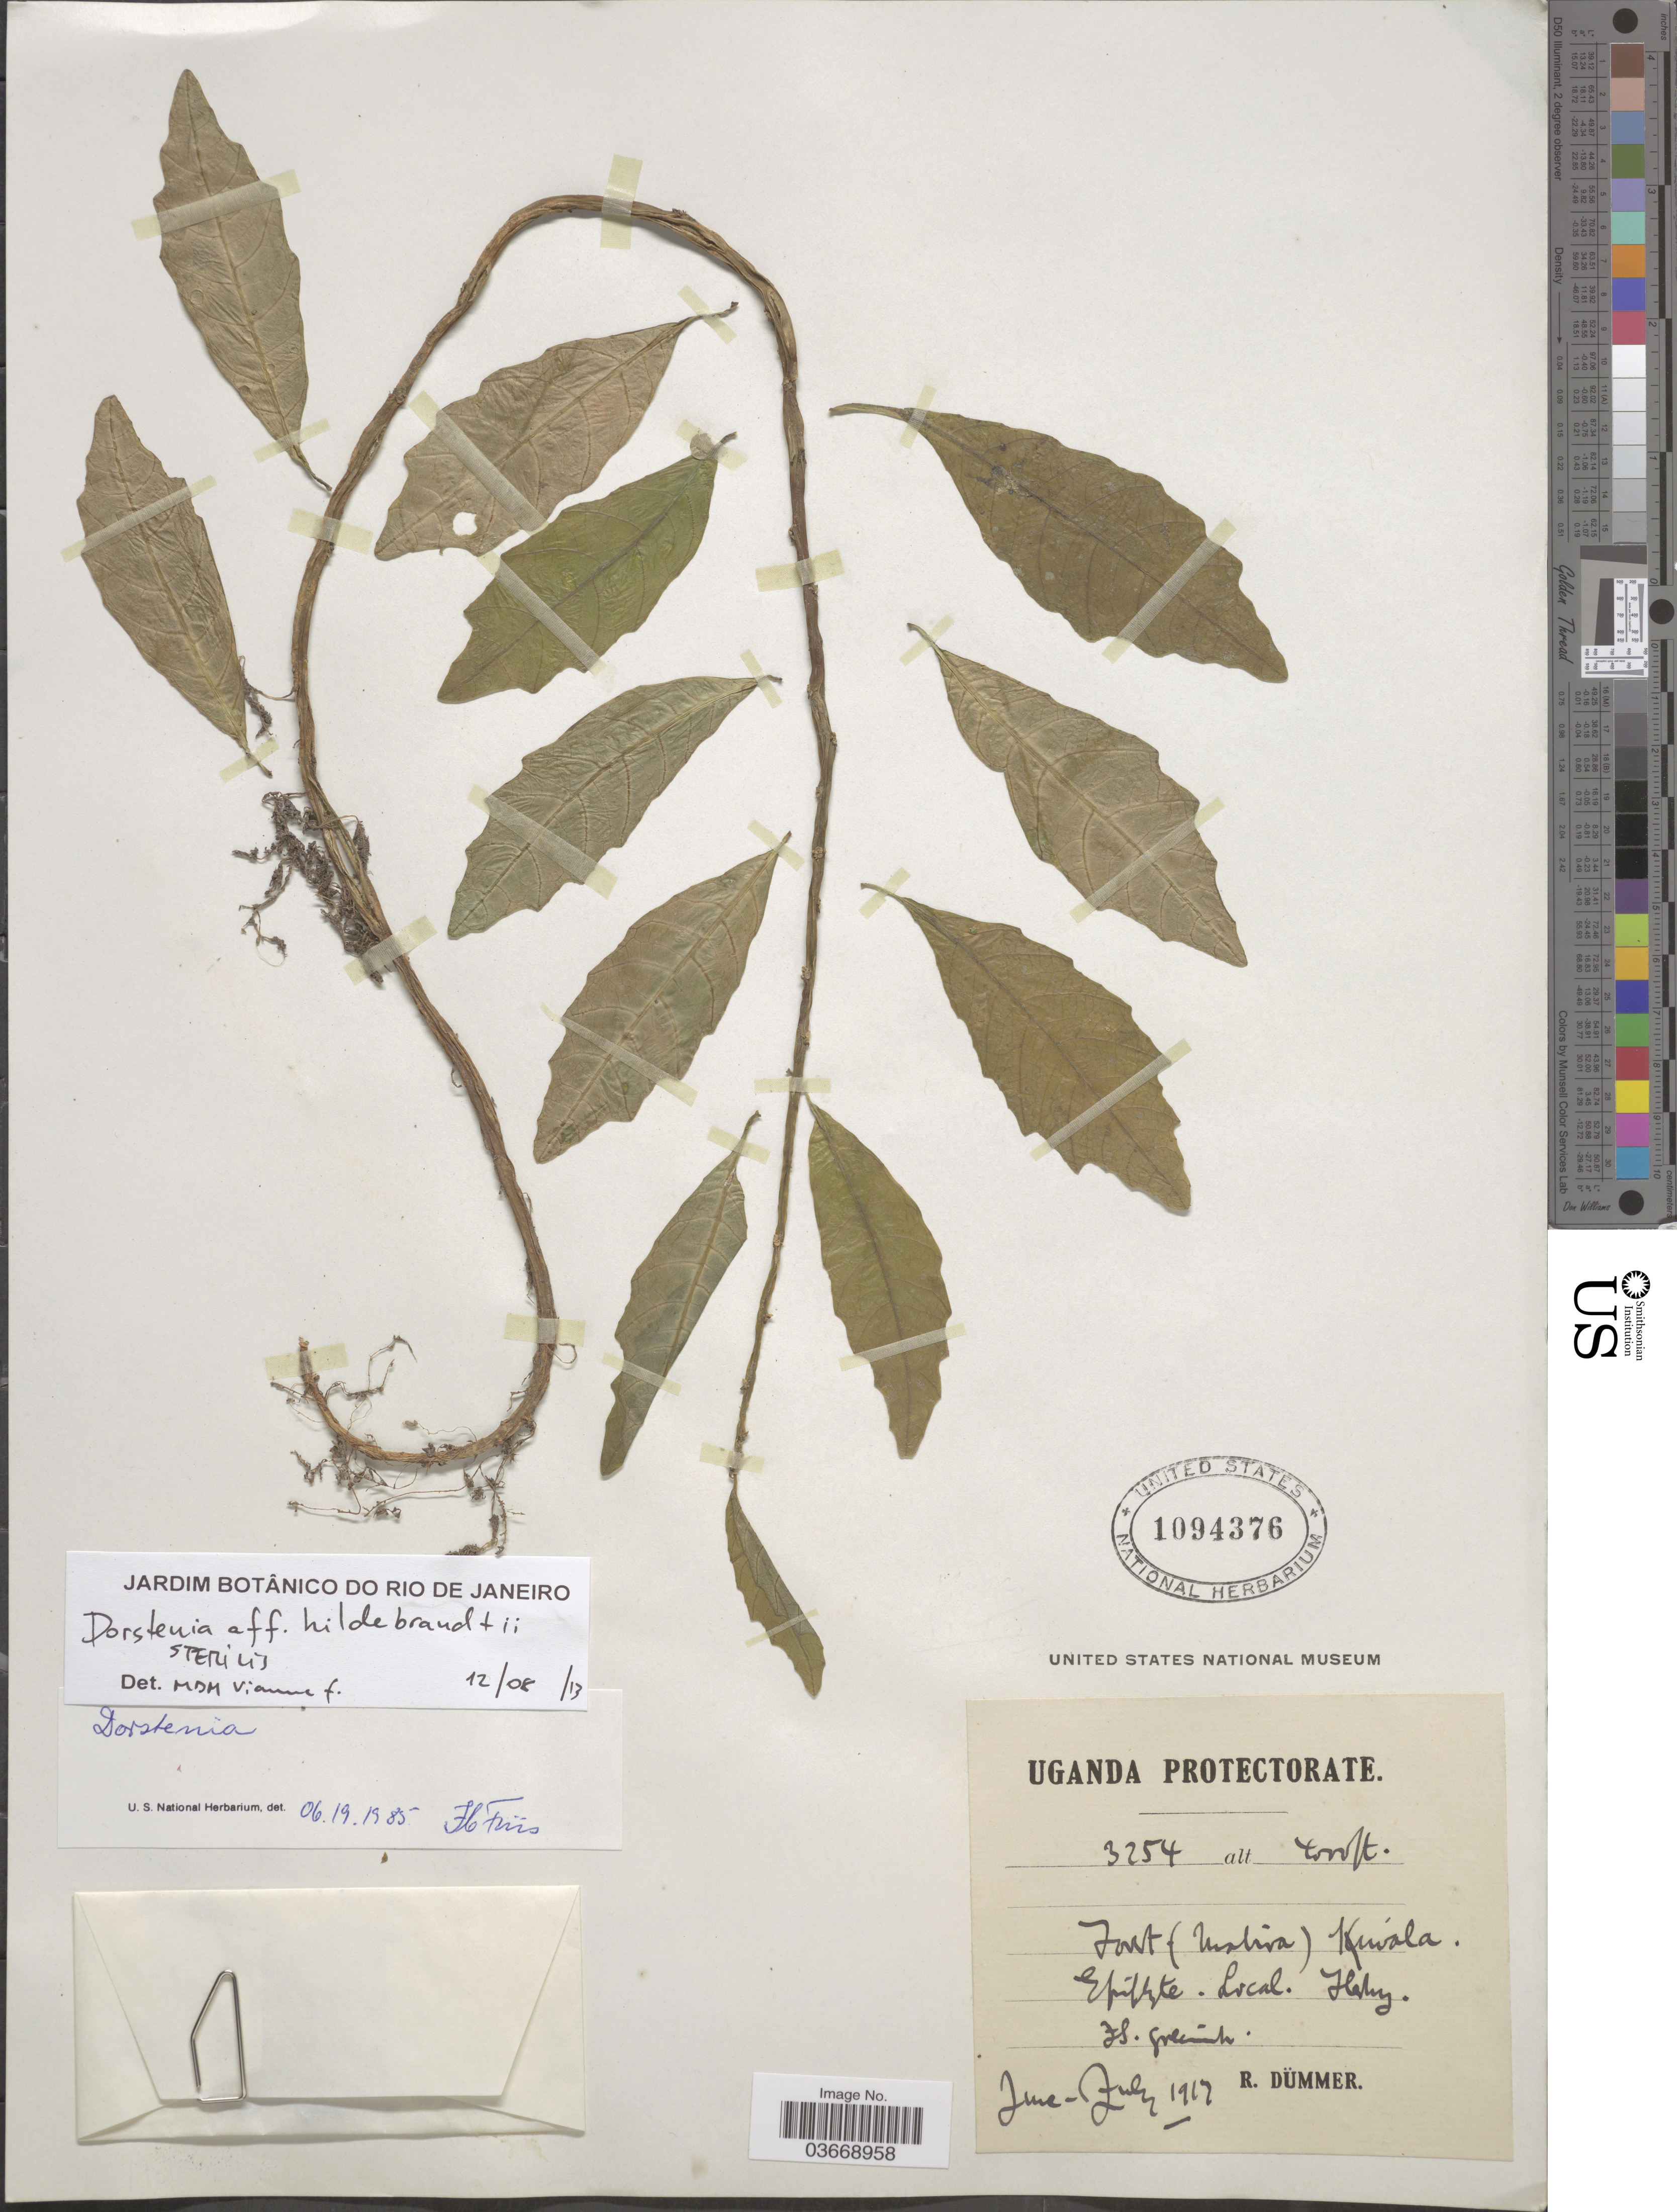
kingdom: Plantae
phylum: Tracheophyta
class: Magnoliopsida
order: Rosales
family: Moraceae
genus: Dorstenia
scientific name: Dorstenia hildebrandtii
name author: Engl.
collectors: R. A. Dümmer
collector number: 3254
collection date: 1917-06/1917-07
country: Uganda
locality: Uganda Protectorate. Forest (Nativa) Kiwala.*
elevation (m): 1219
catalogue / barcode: US 1094376